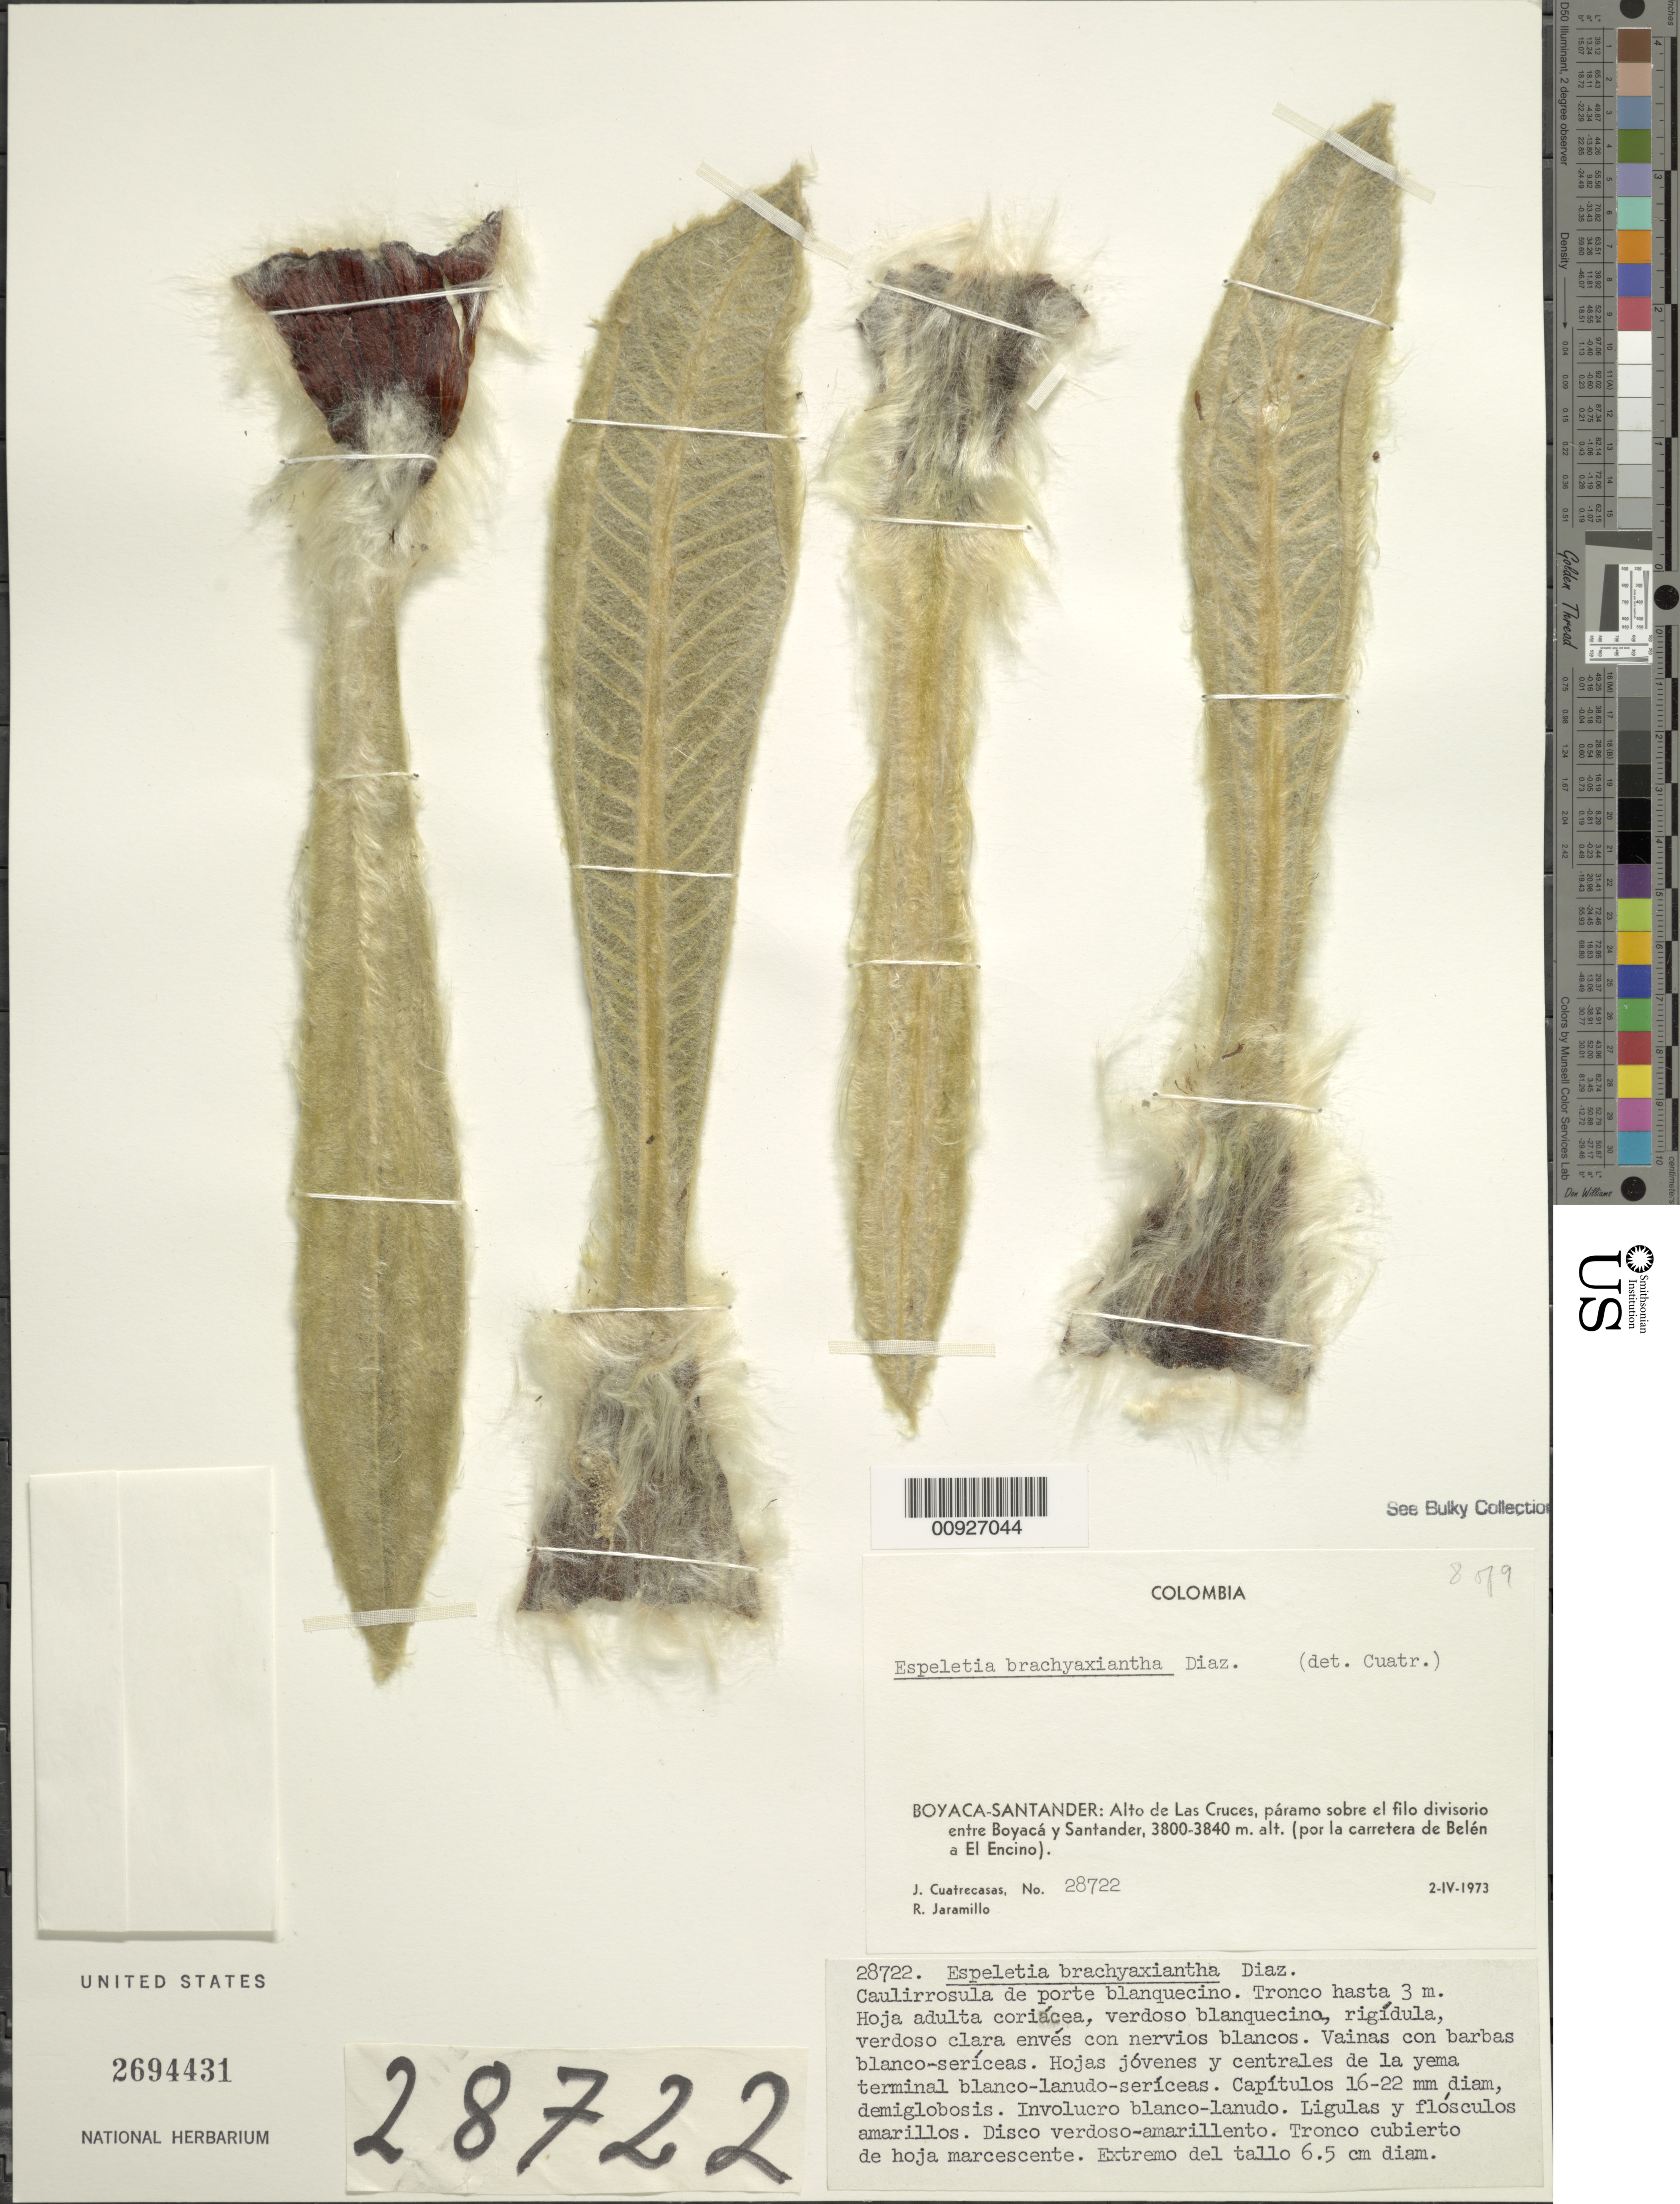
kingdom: Plantae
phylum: Tracheophyta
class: Magnoliopsida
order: Asterales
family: Asteraceae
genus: Espeletia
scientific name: Espeletia brachyaxiantha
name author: S. Díaz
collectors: J. Cuatrecasas & R. Jaramillo M.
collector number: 28722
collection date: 1973-04-02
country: Colombia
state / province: Boyacá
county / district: Santander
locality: Alto de Las Cruces, páramo sobre el filo divisorio entre Boyacá y Santander, (por la carretera de Belén a El Encino).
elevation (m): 3800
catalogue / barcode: US 2694431